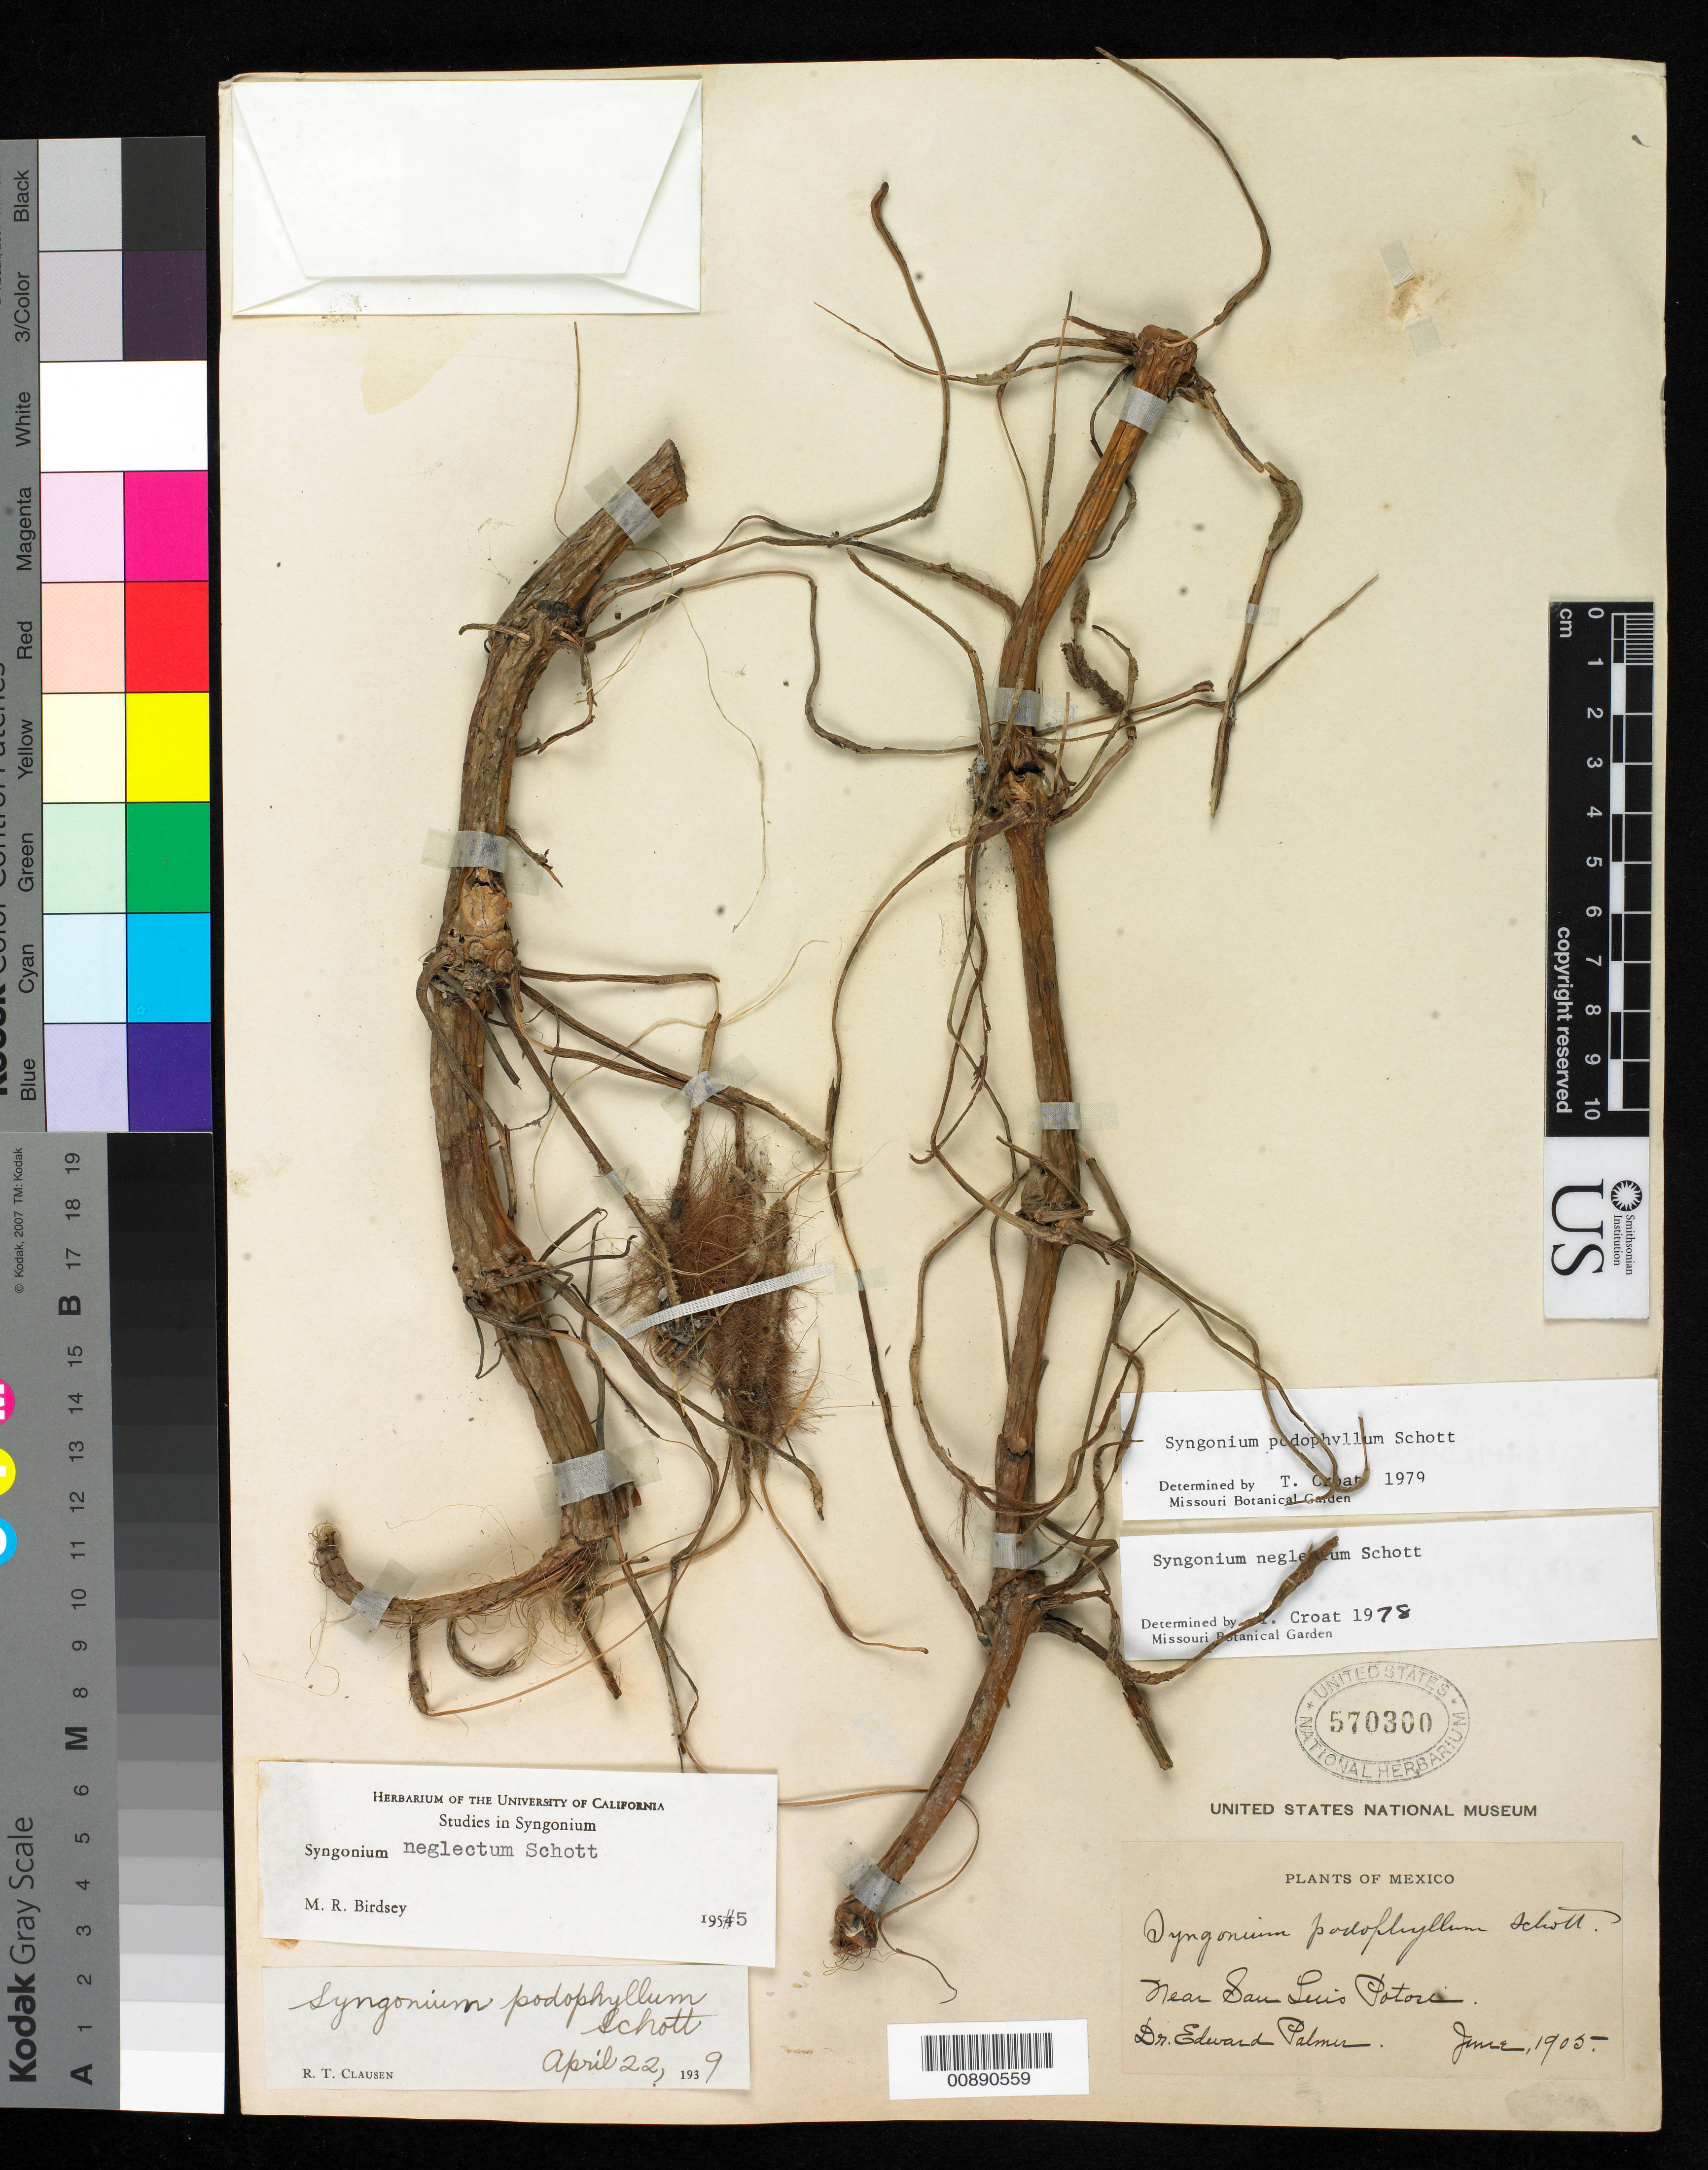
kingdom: Plantae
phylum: Tracheophyta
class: Liliopsida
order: Alismatales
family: Araceae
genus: Syngonium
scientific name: Syngonium podophyllum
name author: Schott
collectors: E. Palmer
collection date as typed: Jun 1905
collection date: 1905-06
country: Mexico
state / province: San Luis Potosí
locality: Near San Luis Potosí.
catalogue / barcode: US 570300